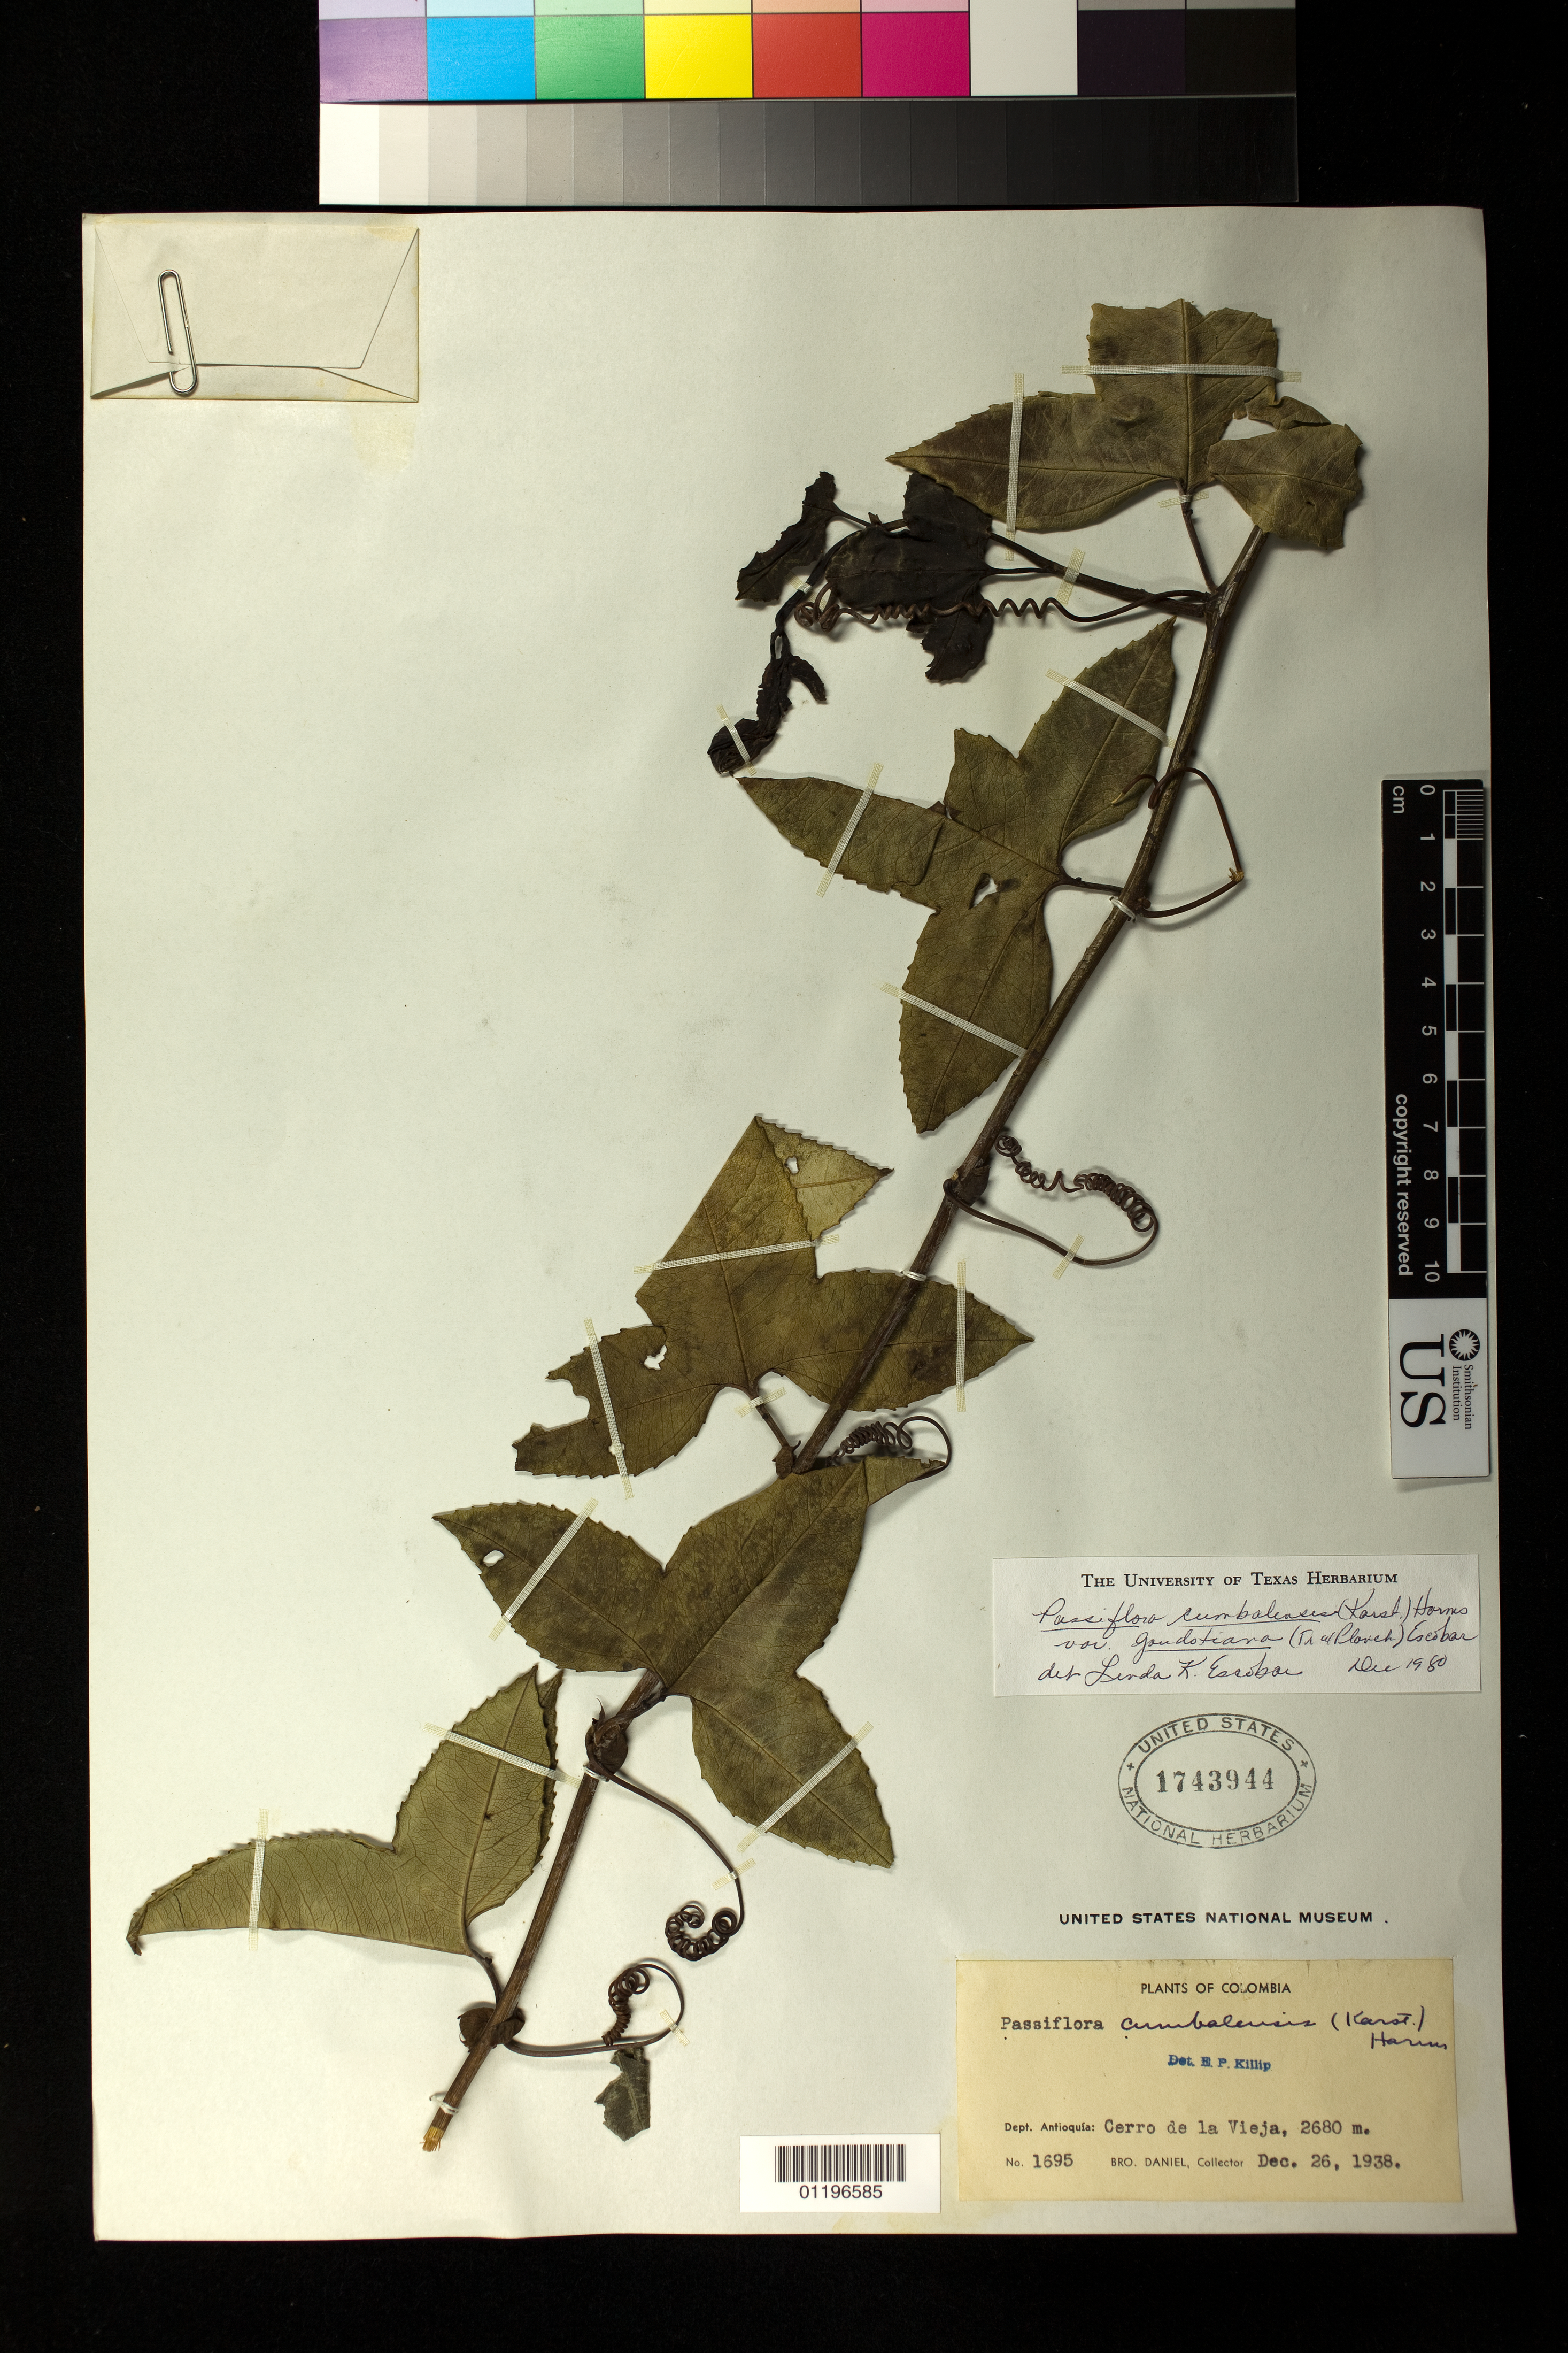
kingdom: Plantae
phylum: Tracheophyta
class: Magnoliopsida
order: Malpighiales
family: Passifloraceae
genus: Passiflora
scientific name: Passiflora cumbalensis var. goudotiana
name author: (Triana & Planch.) L.K. Escobar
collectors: Bro. Daniel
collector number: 1695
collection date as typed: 26 Dec 1938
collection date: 1938-12-26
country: Colombia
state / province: Antioquia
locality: Dept. Antioquia: Cerro de la Vieja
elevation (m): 2680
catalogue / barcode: US 1743944